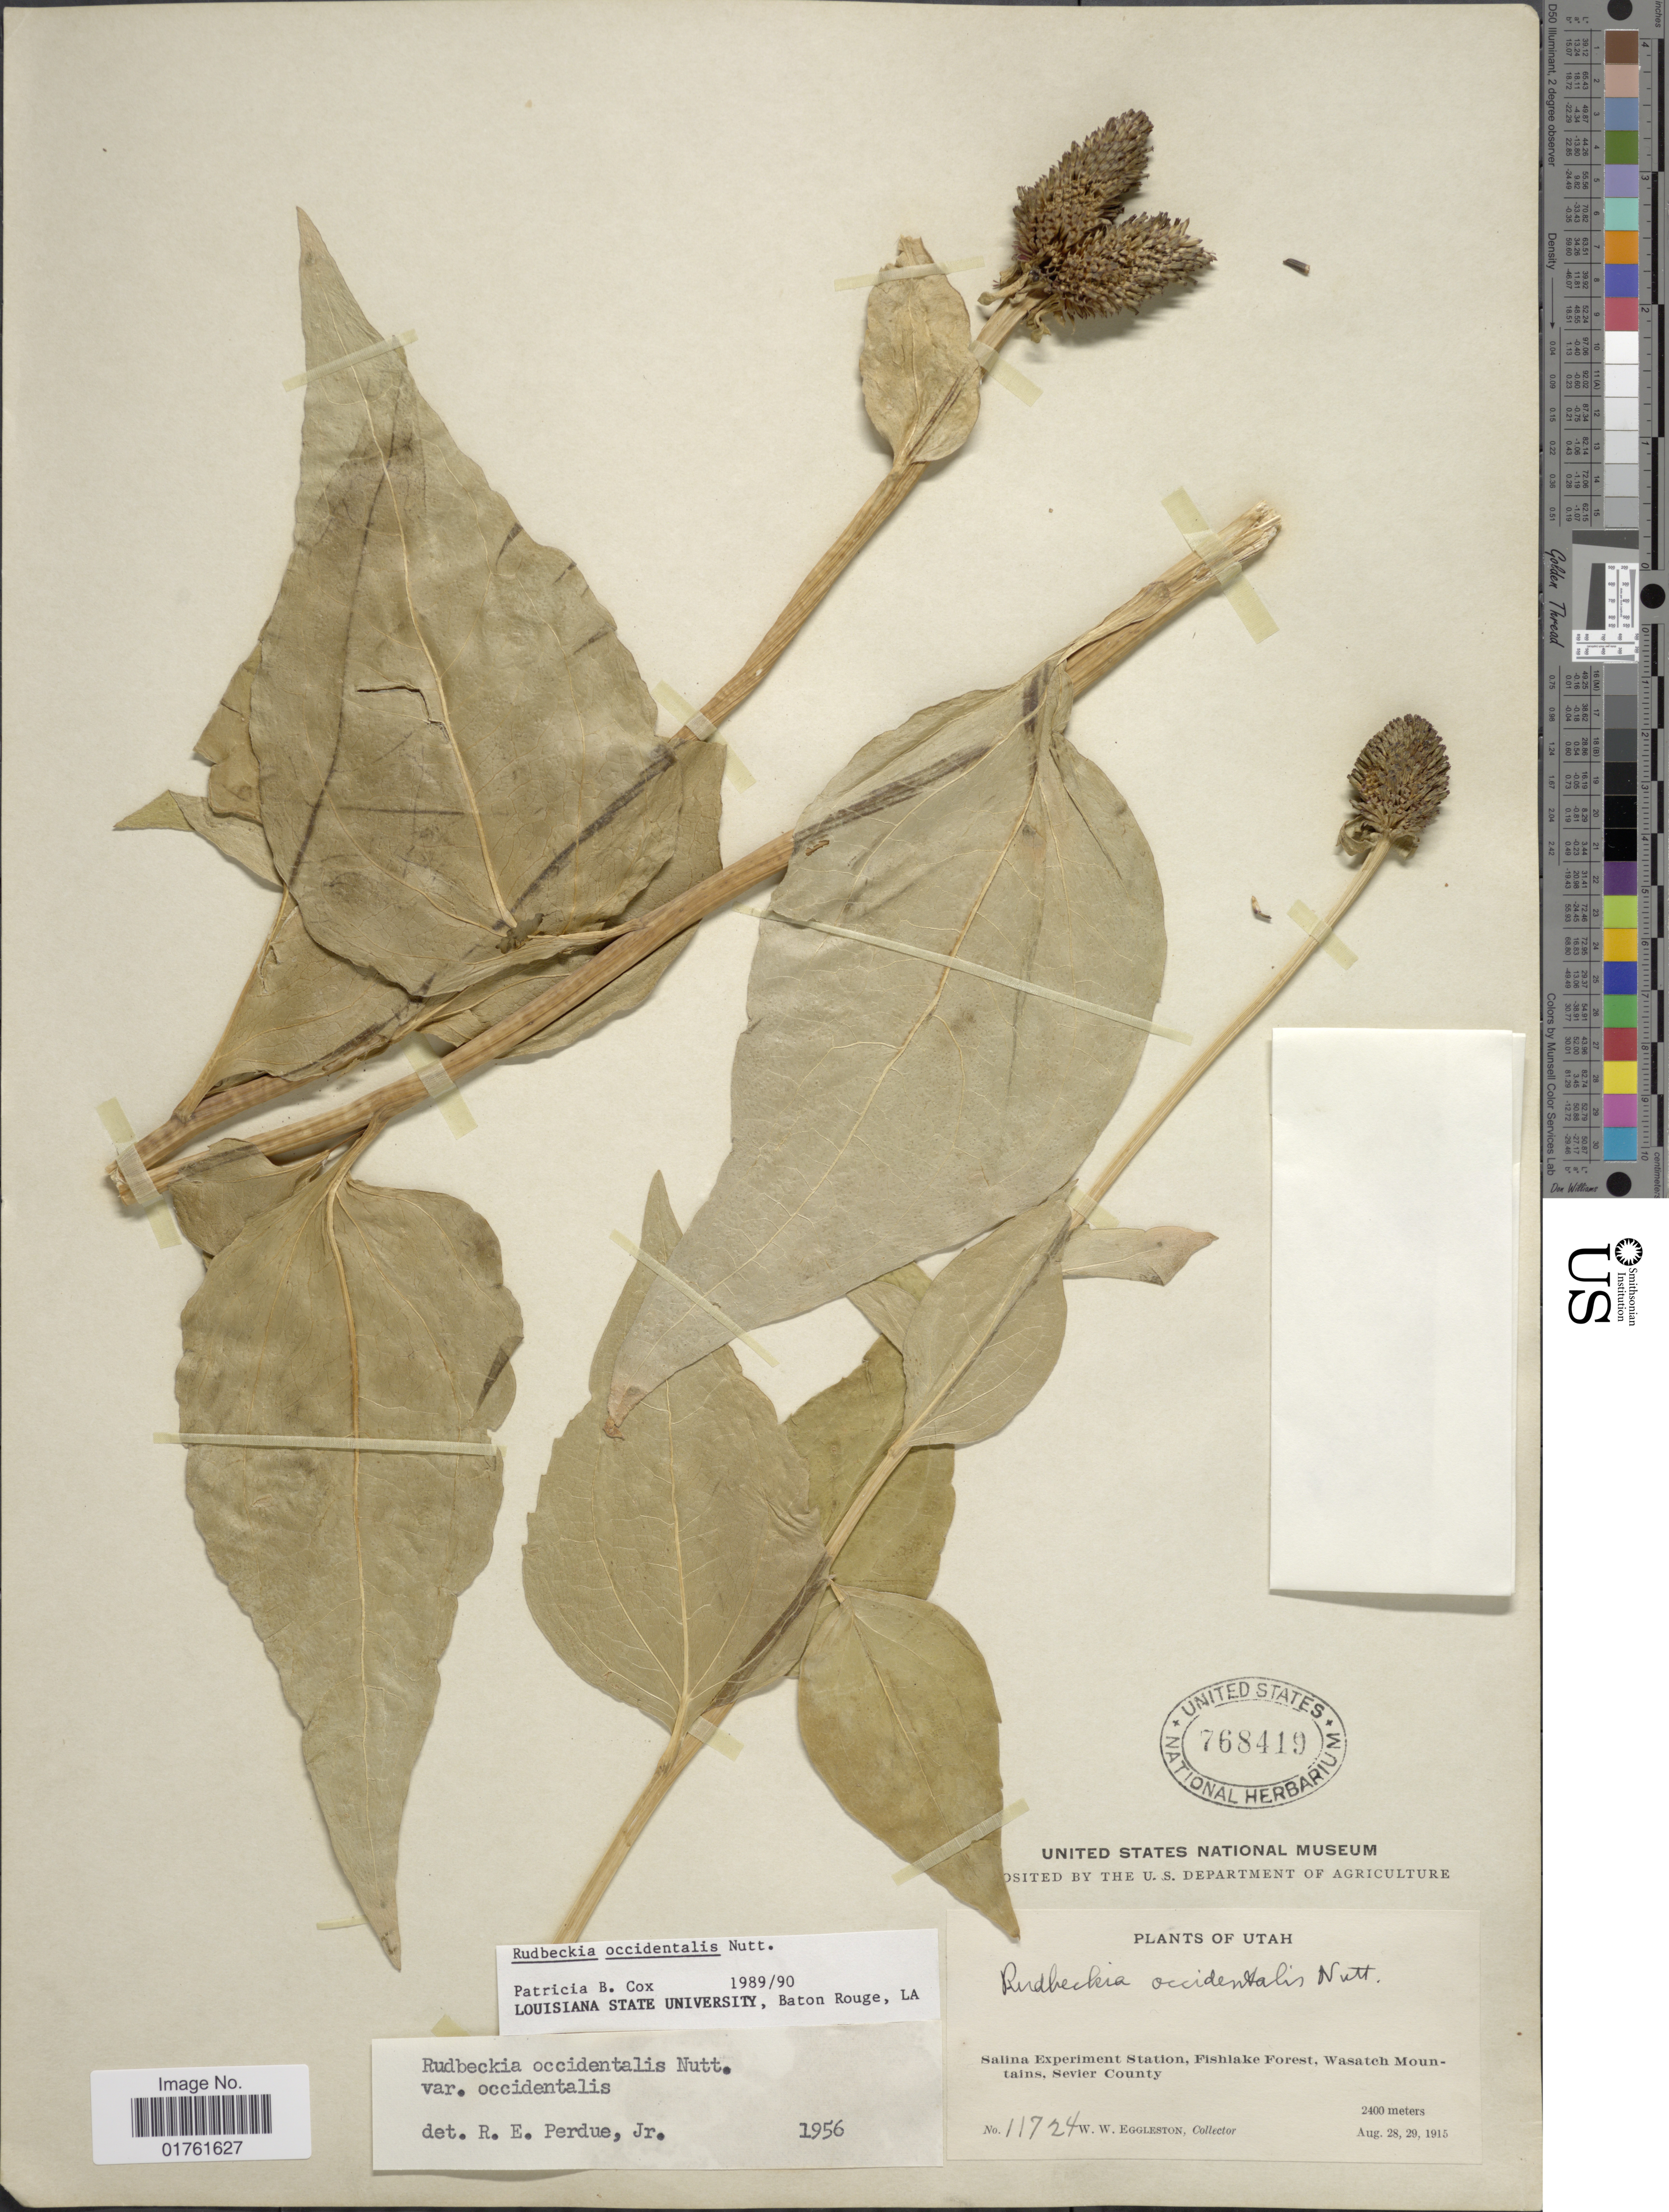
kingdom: Plantae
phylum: Tracheophyta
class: Magnoliopsida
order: Asterales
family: Asteraceae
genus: Rudbeckia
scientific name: Rudbeckia occidentalis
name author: Nutt.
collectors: W. W. Eggleston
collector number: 11724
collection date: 1915-08-28/1915-08-29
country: United States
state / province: Utah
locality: Salina Experiment Station, Fishlake Forest, Wasatch Mountains, Sevier County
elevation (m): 2400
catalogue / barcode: US 768419